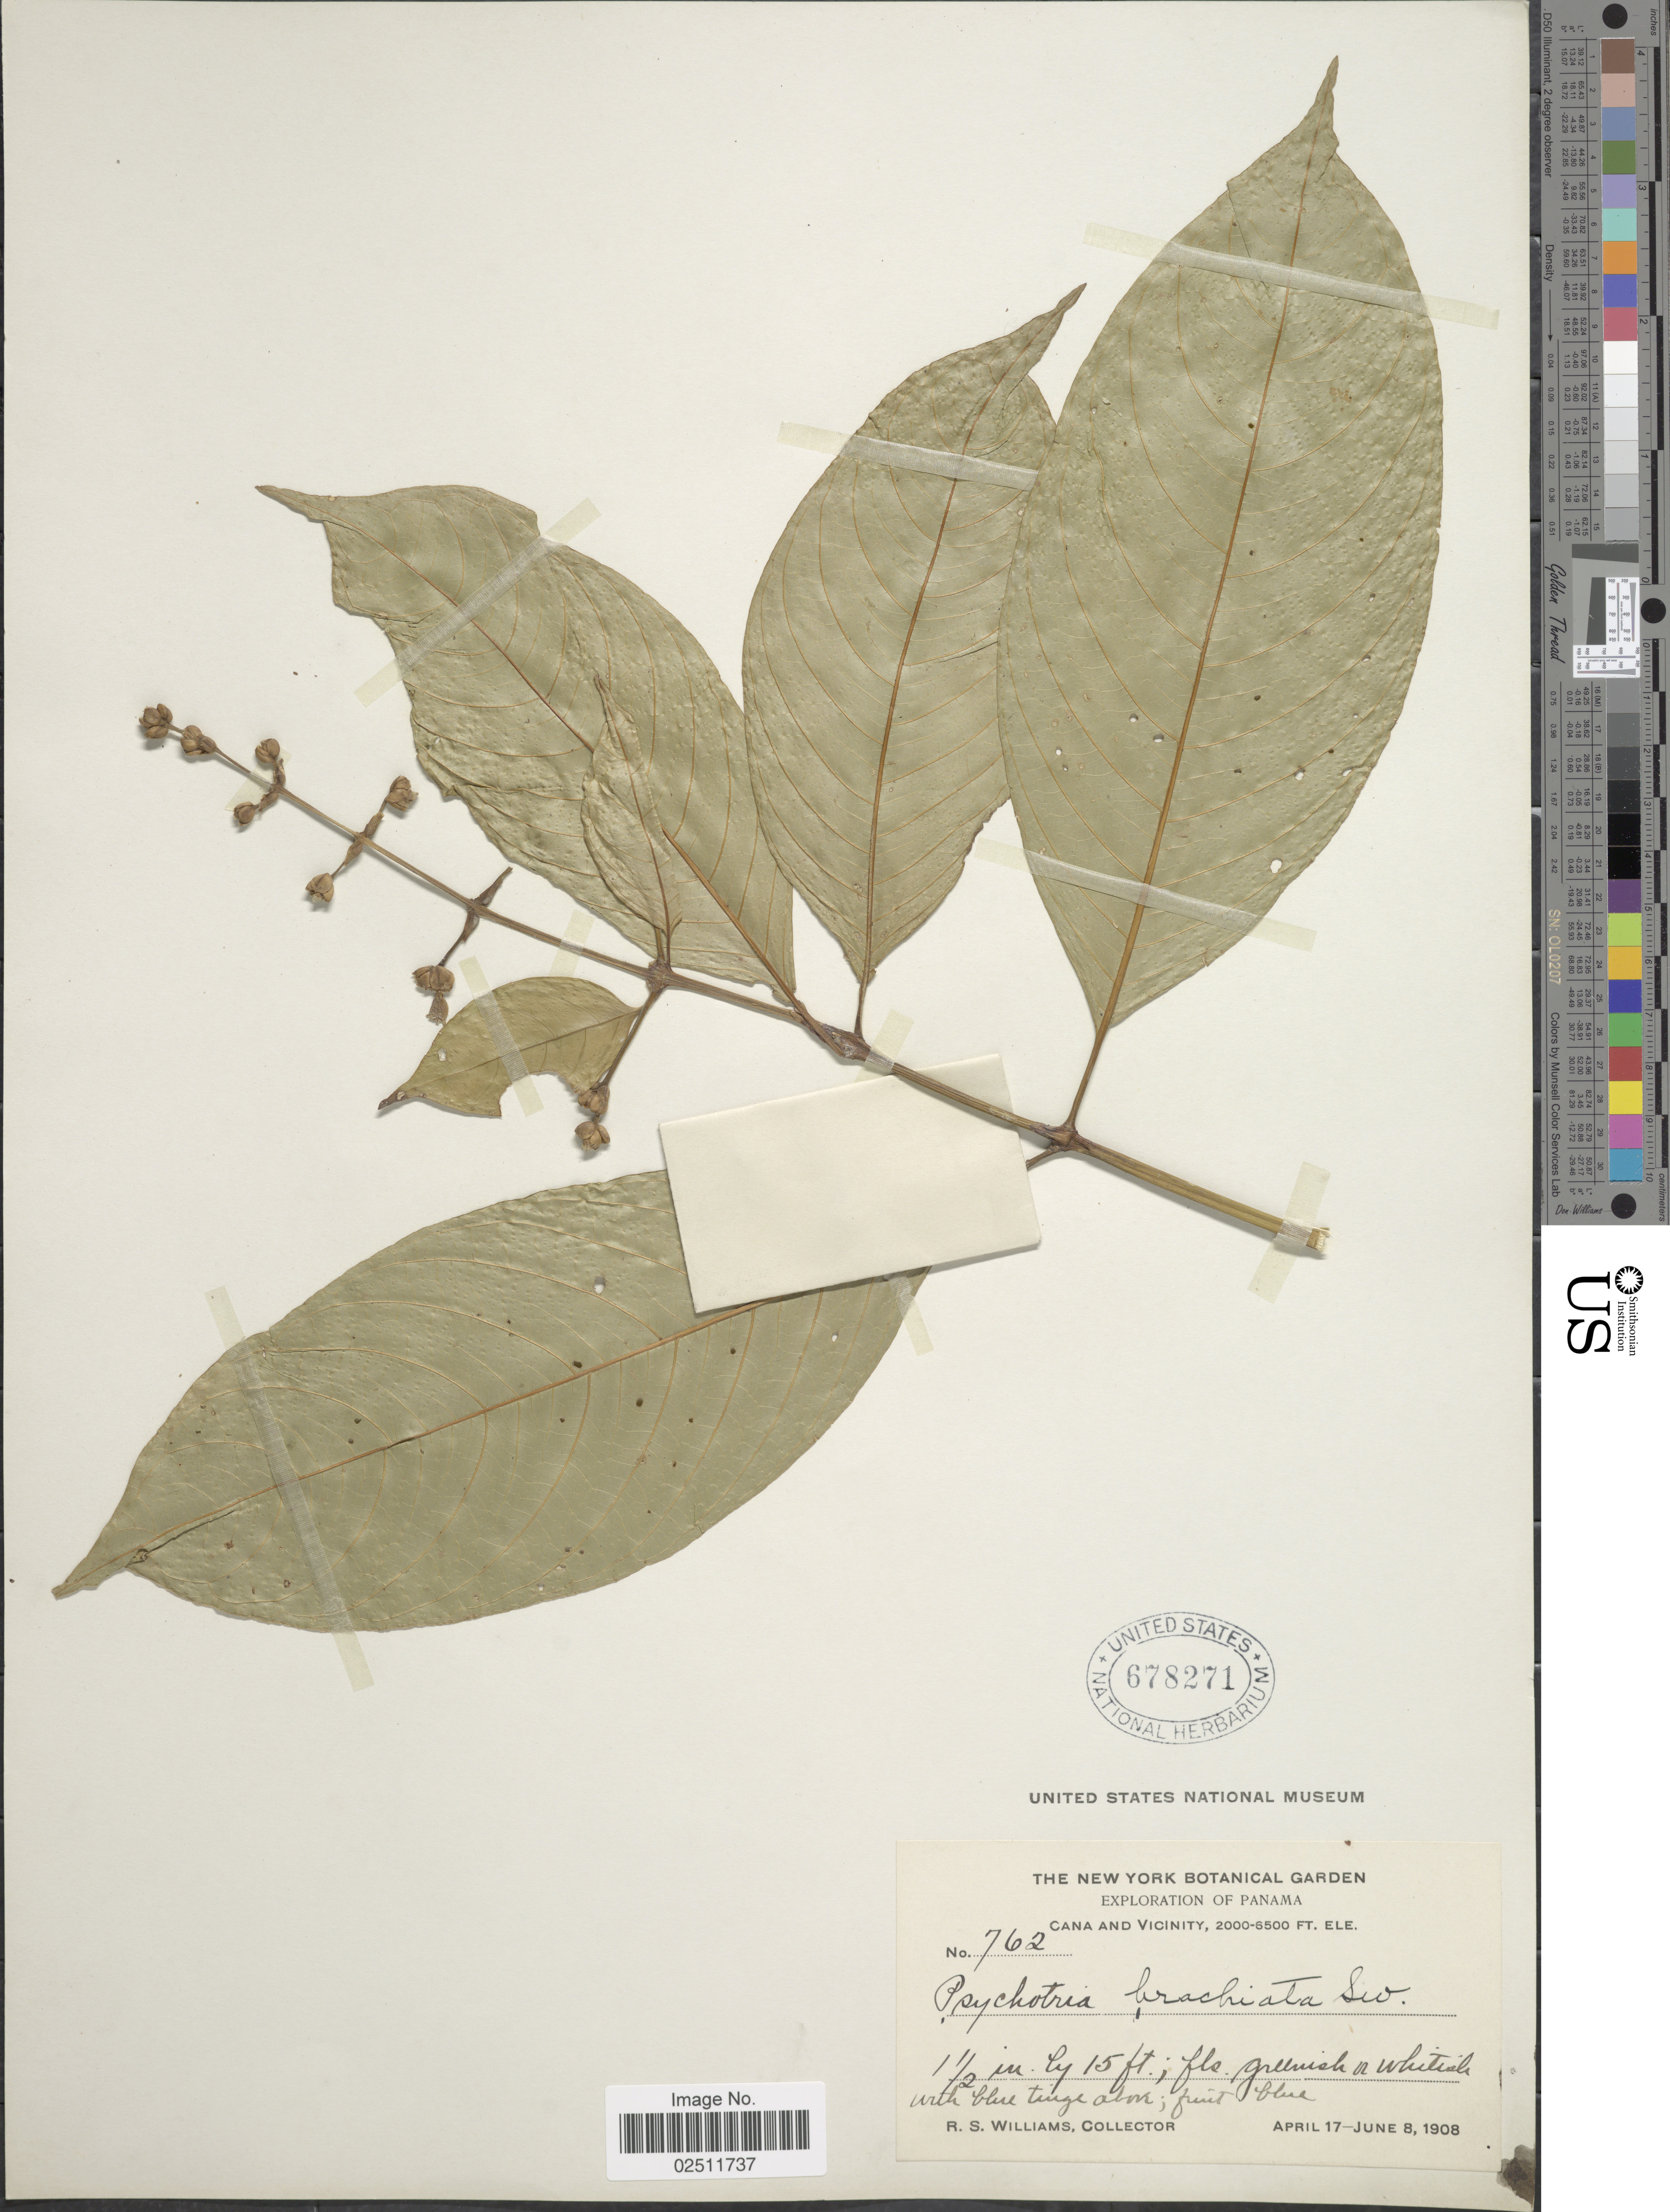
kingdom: Plantae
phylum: Tracheophyta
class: Magnoliopsida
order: Gentianales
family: Rubiaceae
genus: Psychotria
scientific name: Psychotria brachiata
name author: Sw.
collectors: R. S. Williams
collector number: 762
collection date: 1908-04-17/1908-06-08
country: Panama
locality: Cana and vicinity.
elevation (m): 610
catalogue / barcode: US 678271